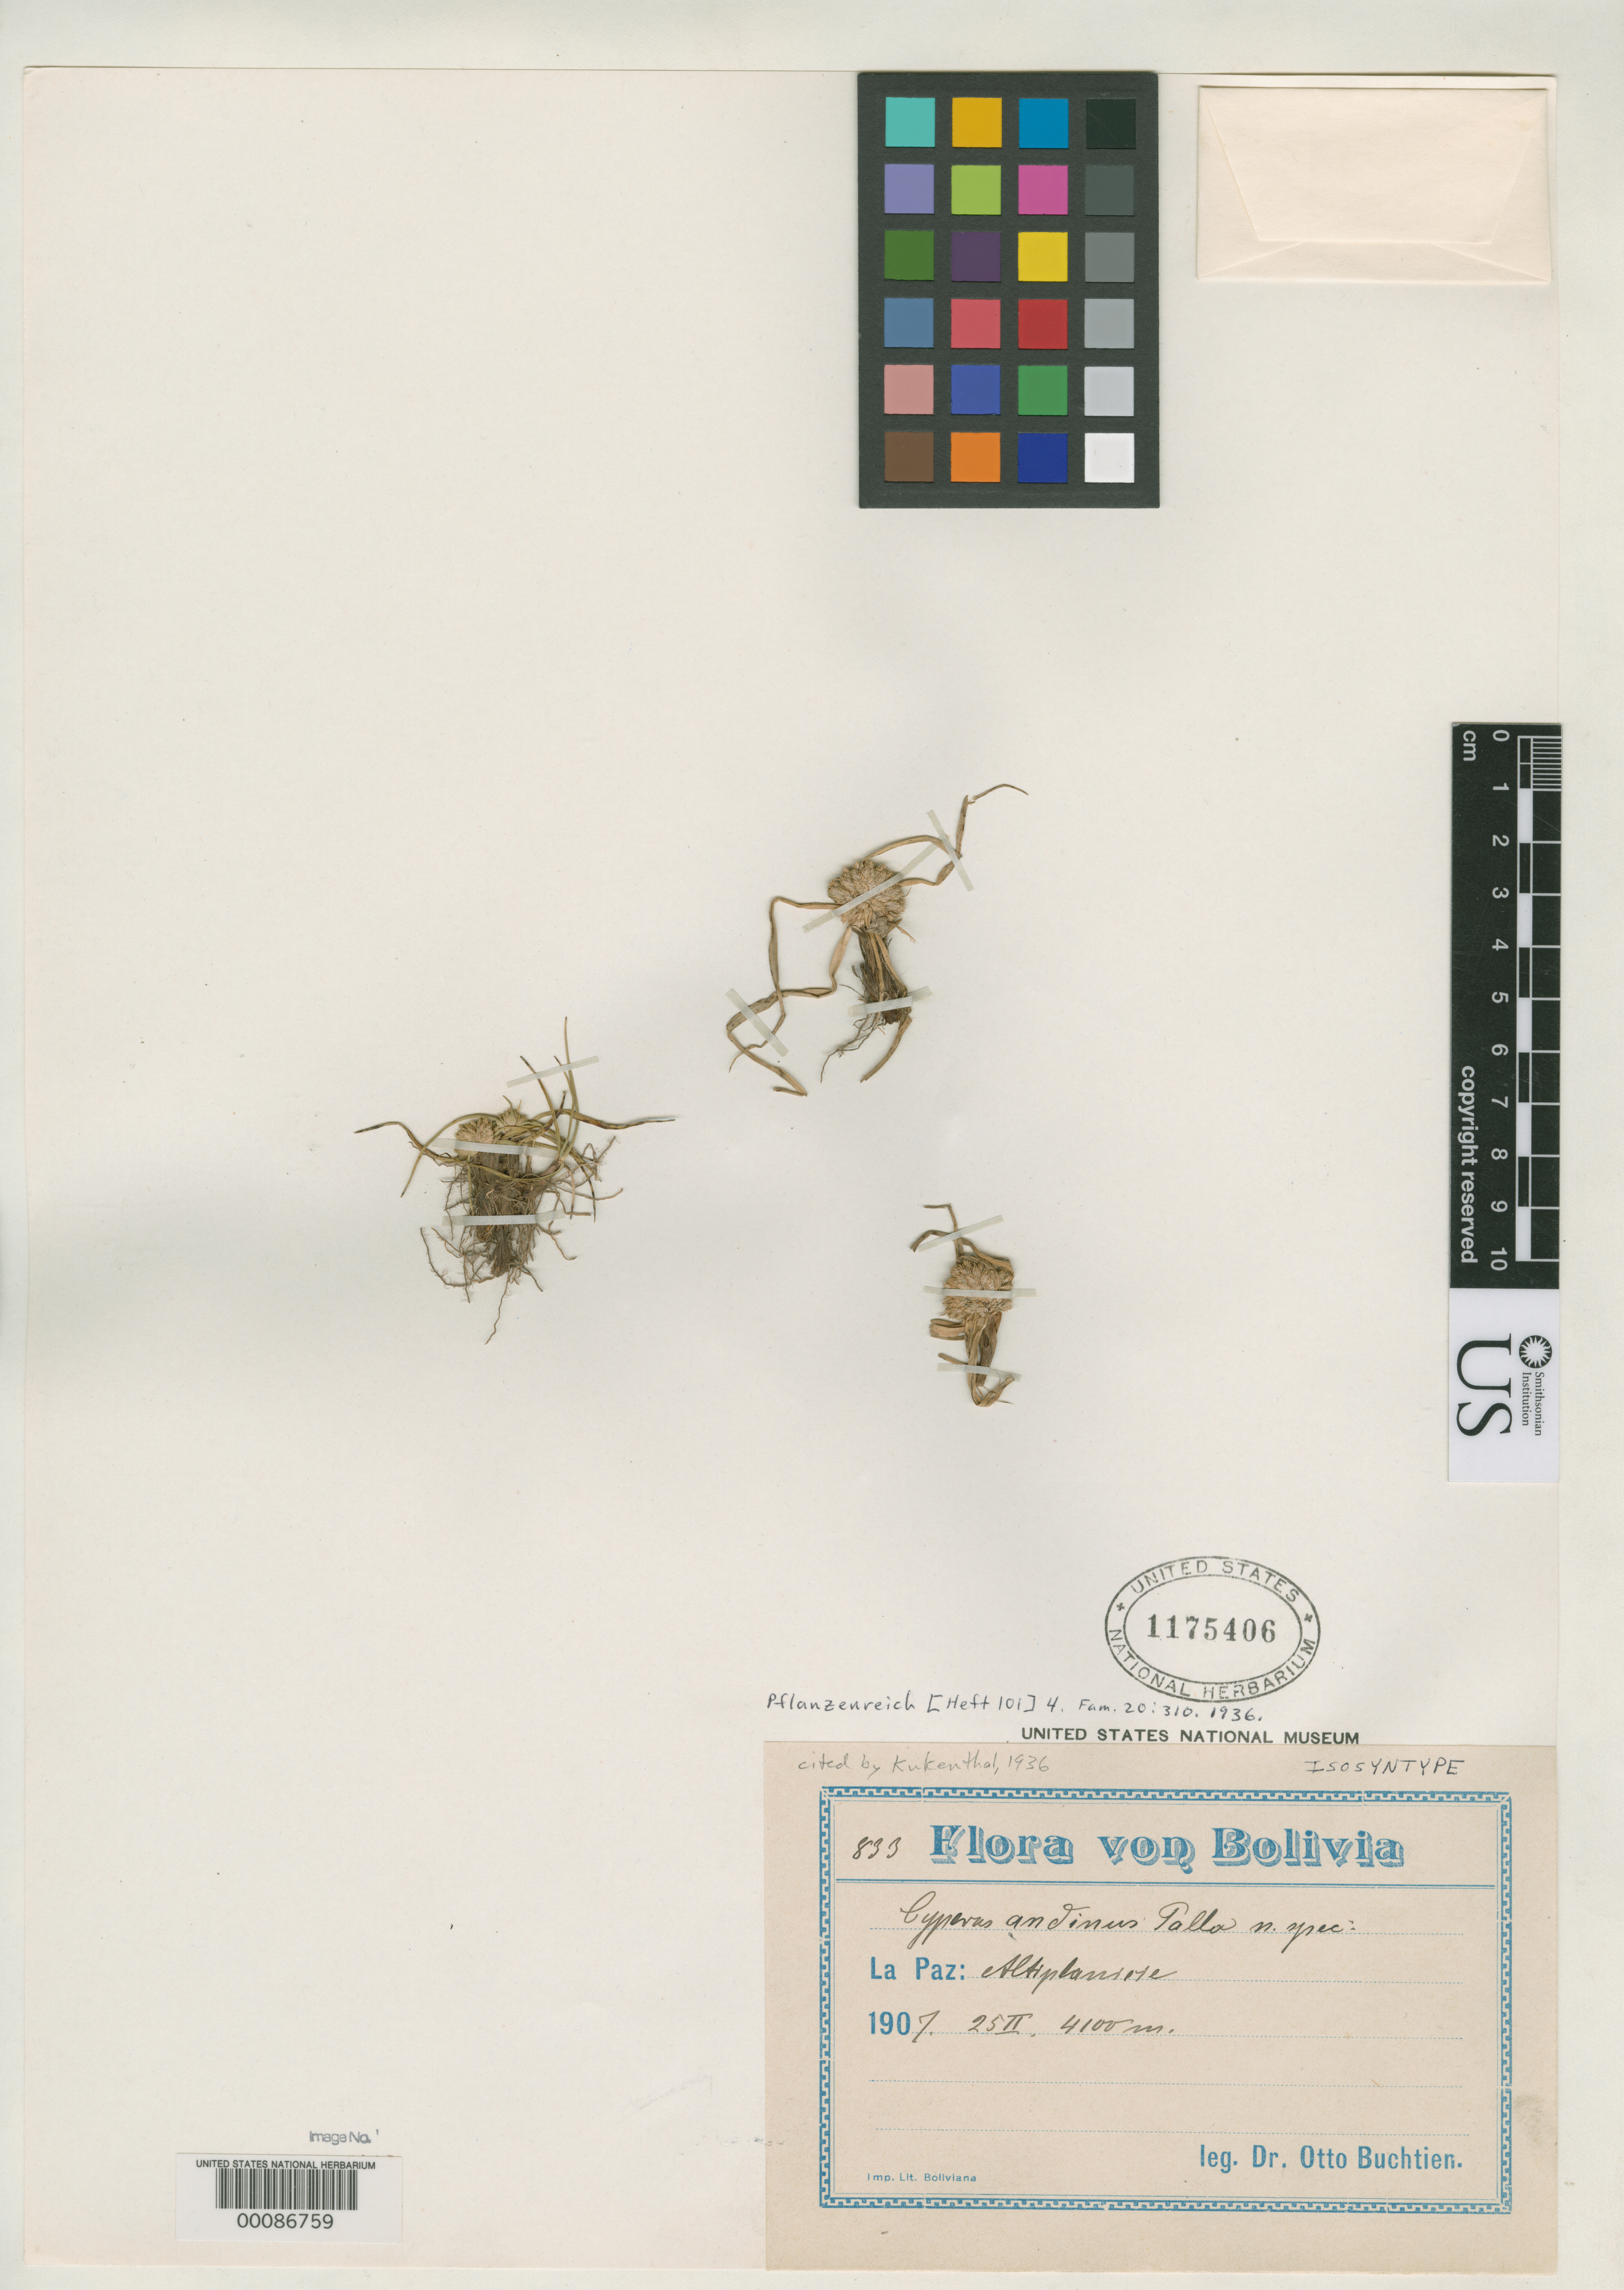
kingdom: Plantae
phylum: Tracheophyta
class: Liliopsida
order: Poales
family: Cyperaceae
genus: Cyperus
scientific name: Cyperus andinus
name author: Palla ex Kük. in Engl.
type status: Isosyntype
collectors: O. Buchtien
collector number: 833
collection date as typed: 25 Feb 1907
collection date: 1907-02-25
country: Bolivia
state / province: La Paz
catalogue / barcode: US 1175406